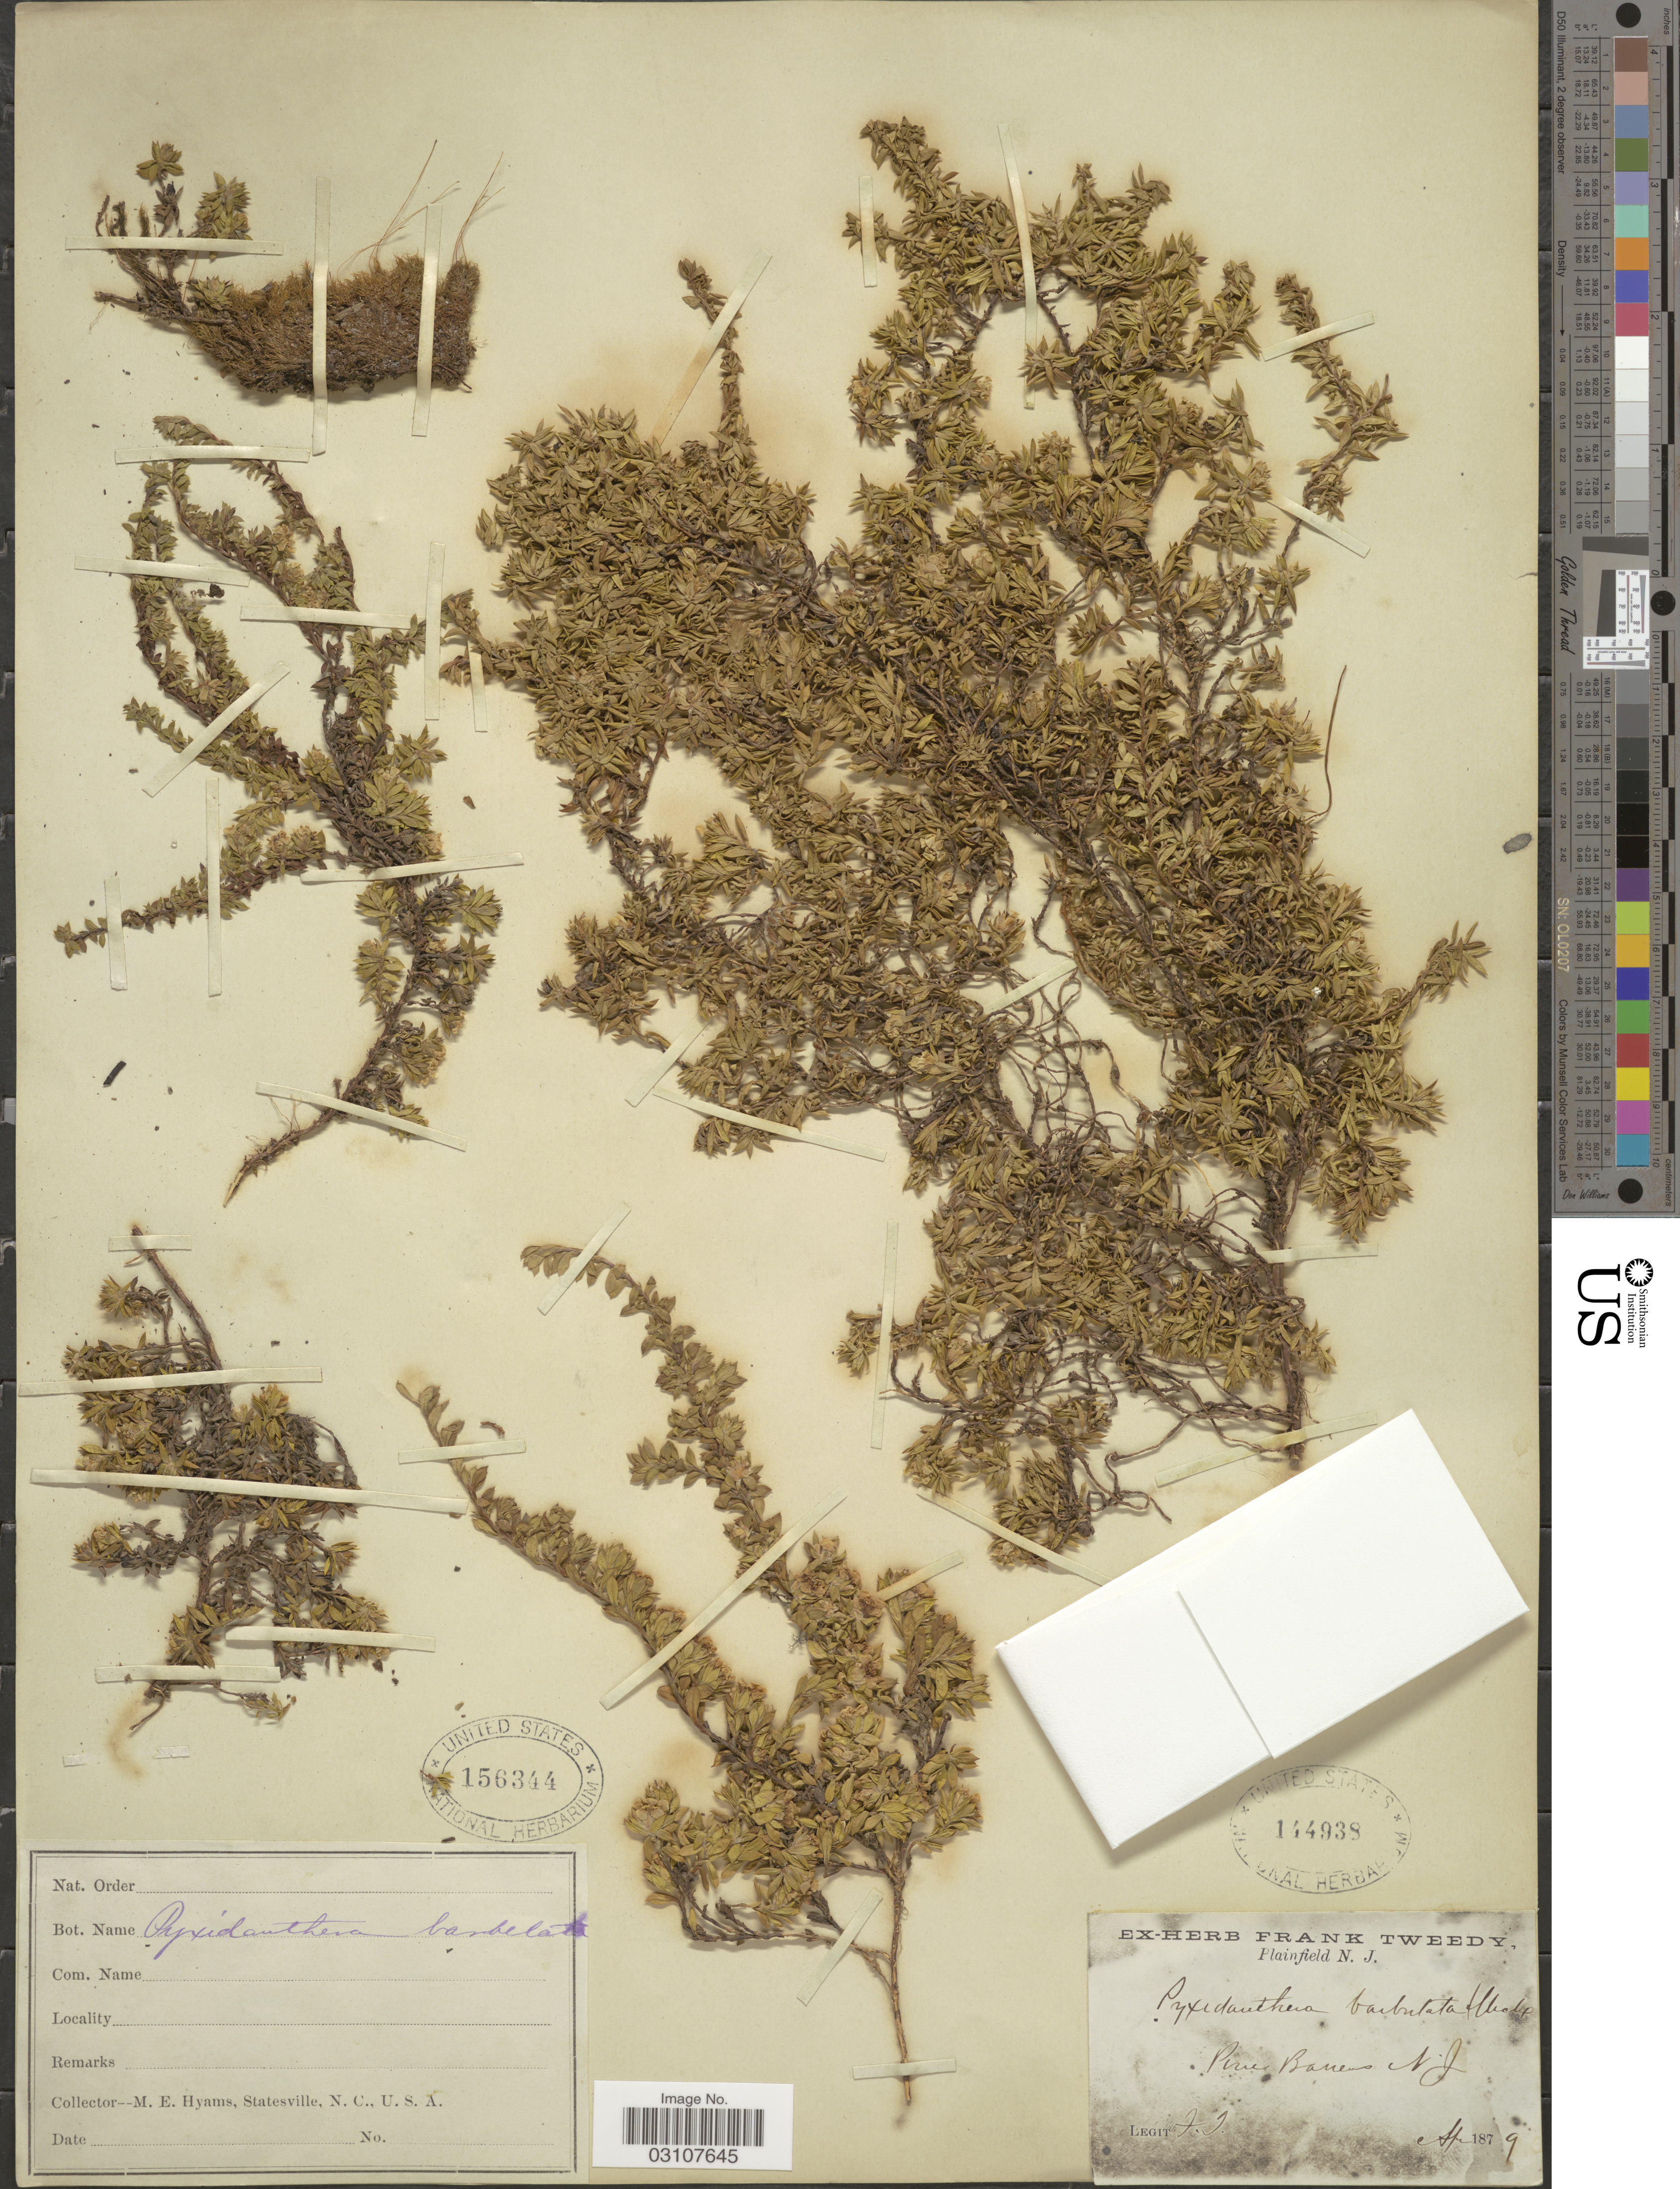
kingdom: Plantae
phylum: Tracheophyta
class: Magnoliopsida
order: Ericales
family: Diapensiaceae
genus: Pyxidanthera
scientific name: Pyxidanthera barbulata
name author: Michx.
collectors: M. E. Hyams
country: United States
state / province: North Carolina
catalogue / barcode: US 156344